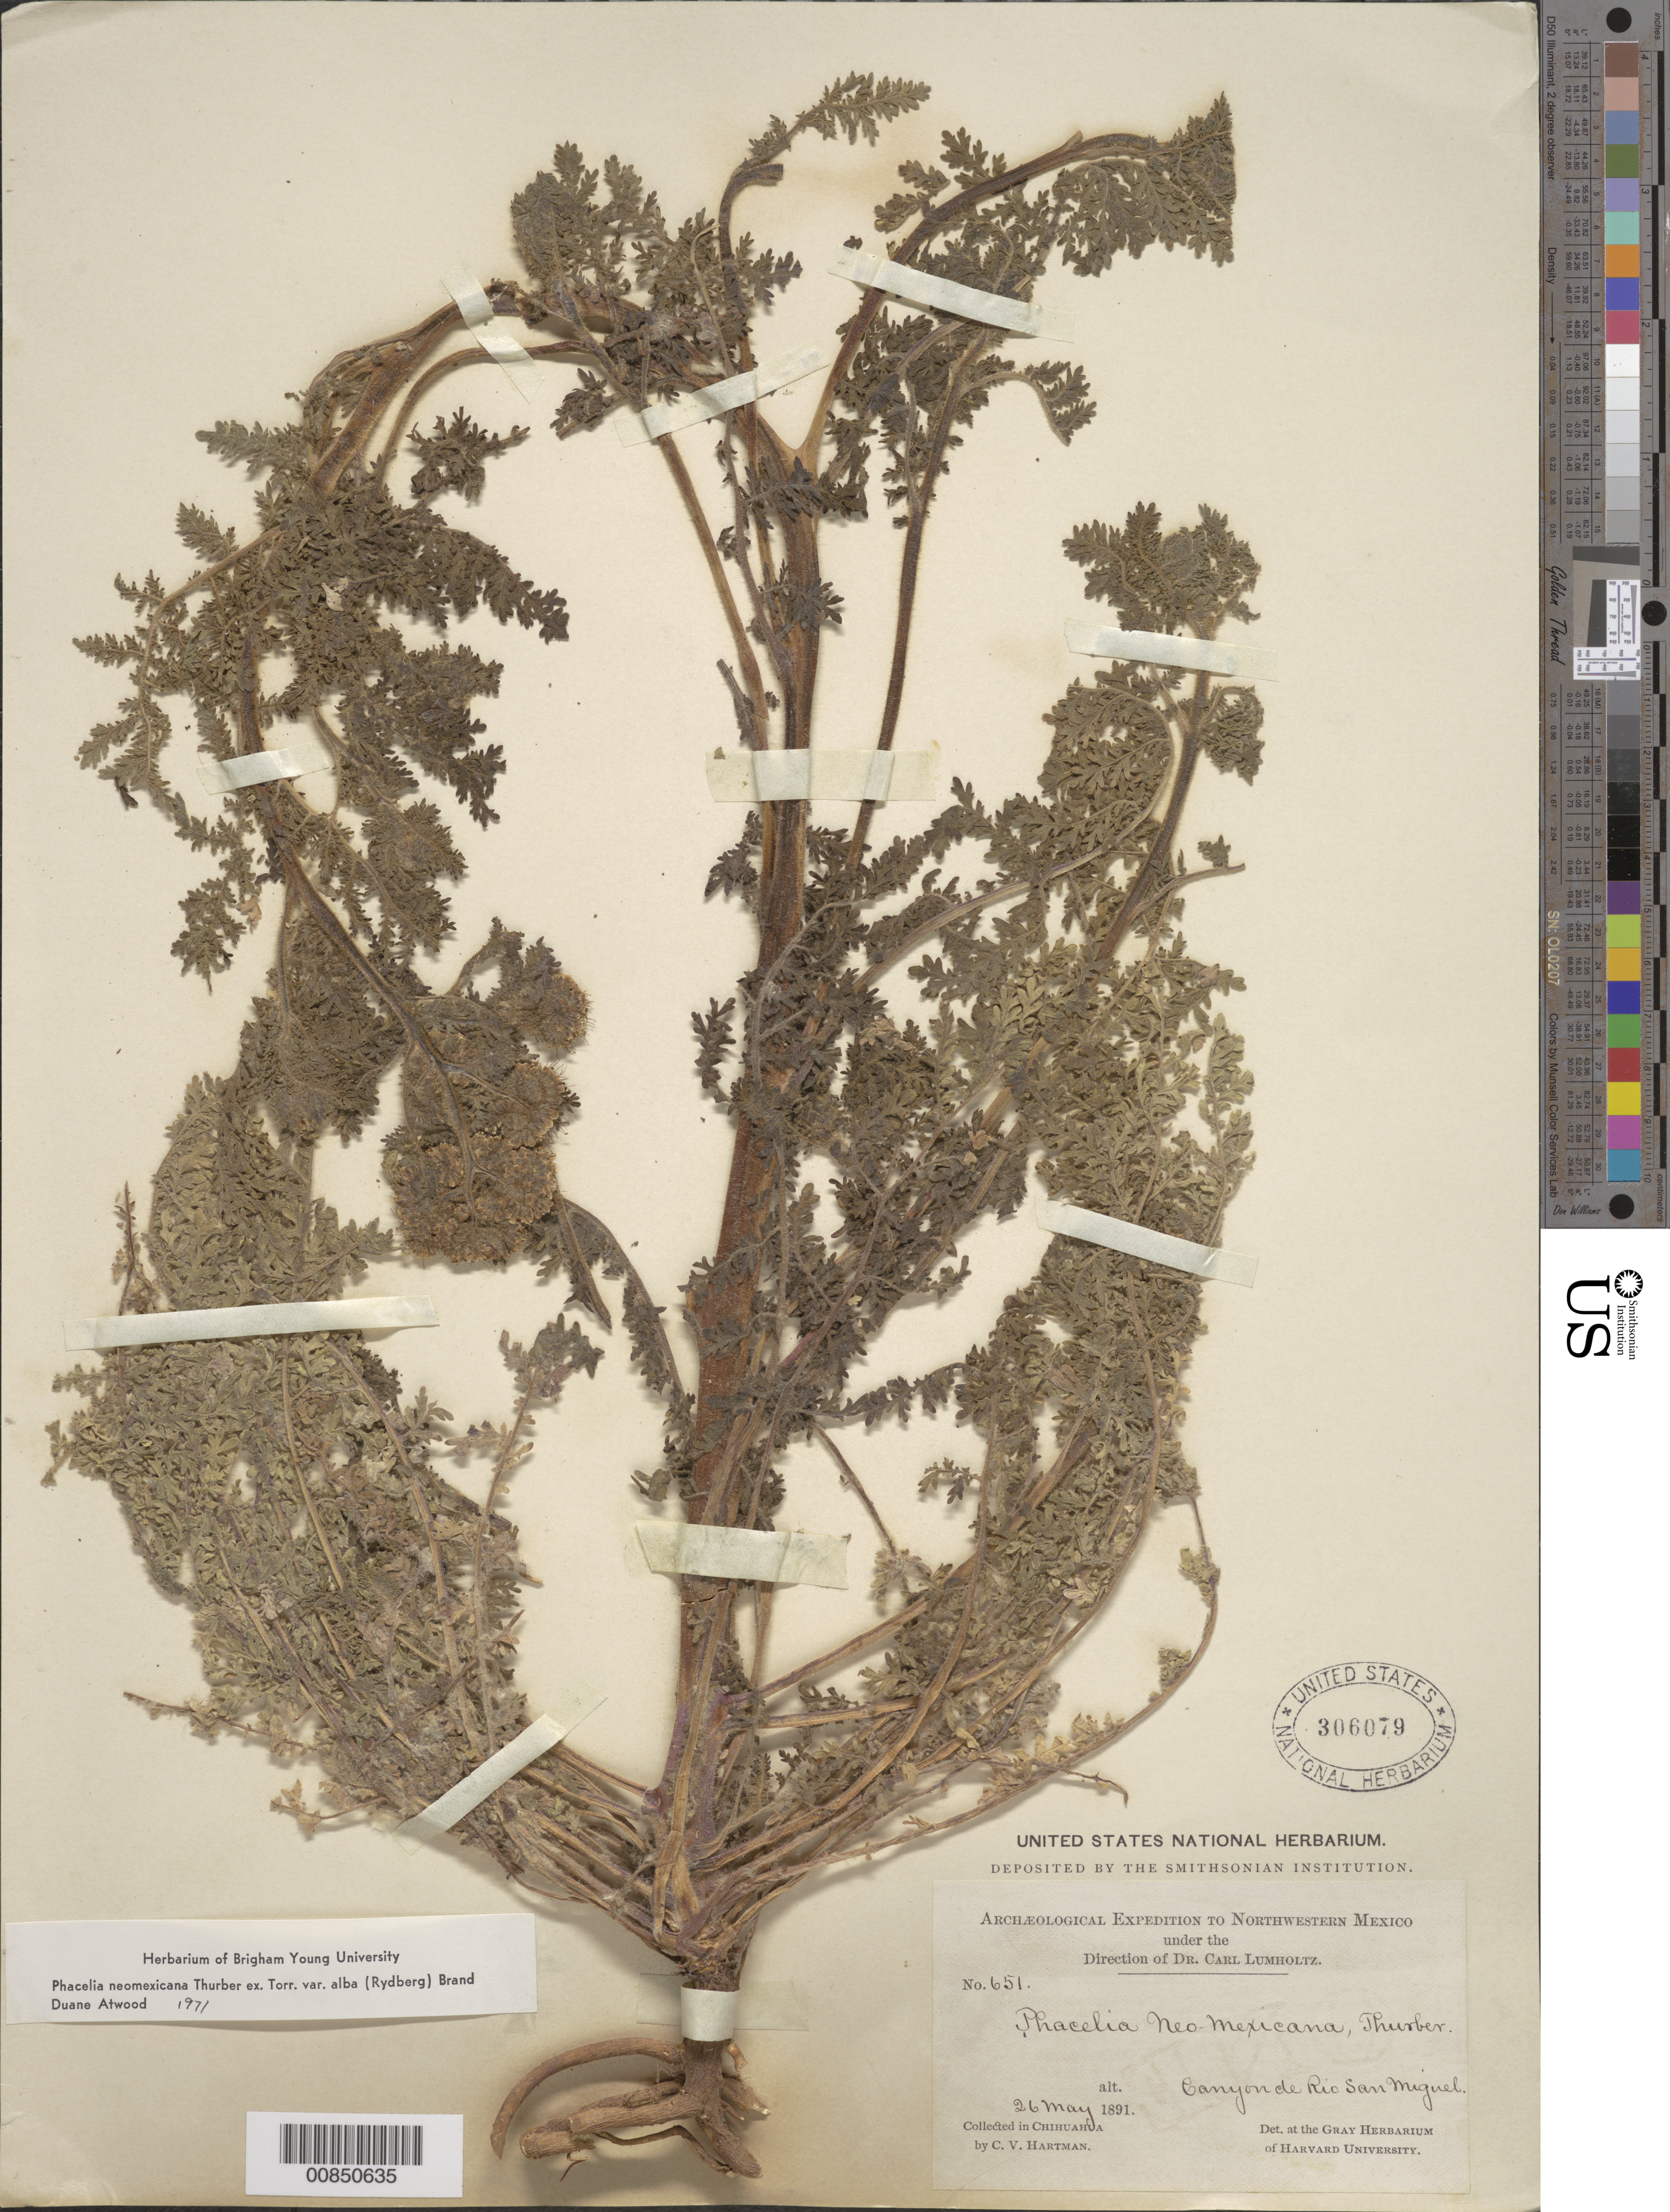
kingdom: Plantae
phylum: Tracheophyta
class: Magnoliopsida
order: Boraginales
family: Hydrophyllaceae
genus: Phacelia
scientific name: Phacelia neomexicana var. alba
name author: (Rydb.) Brand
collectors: C. V. Hartman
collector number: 651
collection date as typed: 26 May 1891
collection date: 1891-05-26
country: Mexico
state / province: Chihuahua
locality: Canyon de Río San Miguel.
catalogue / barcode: US 306079